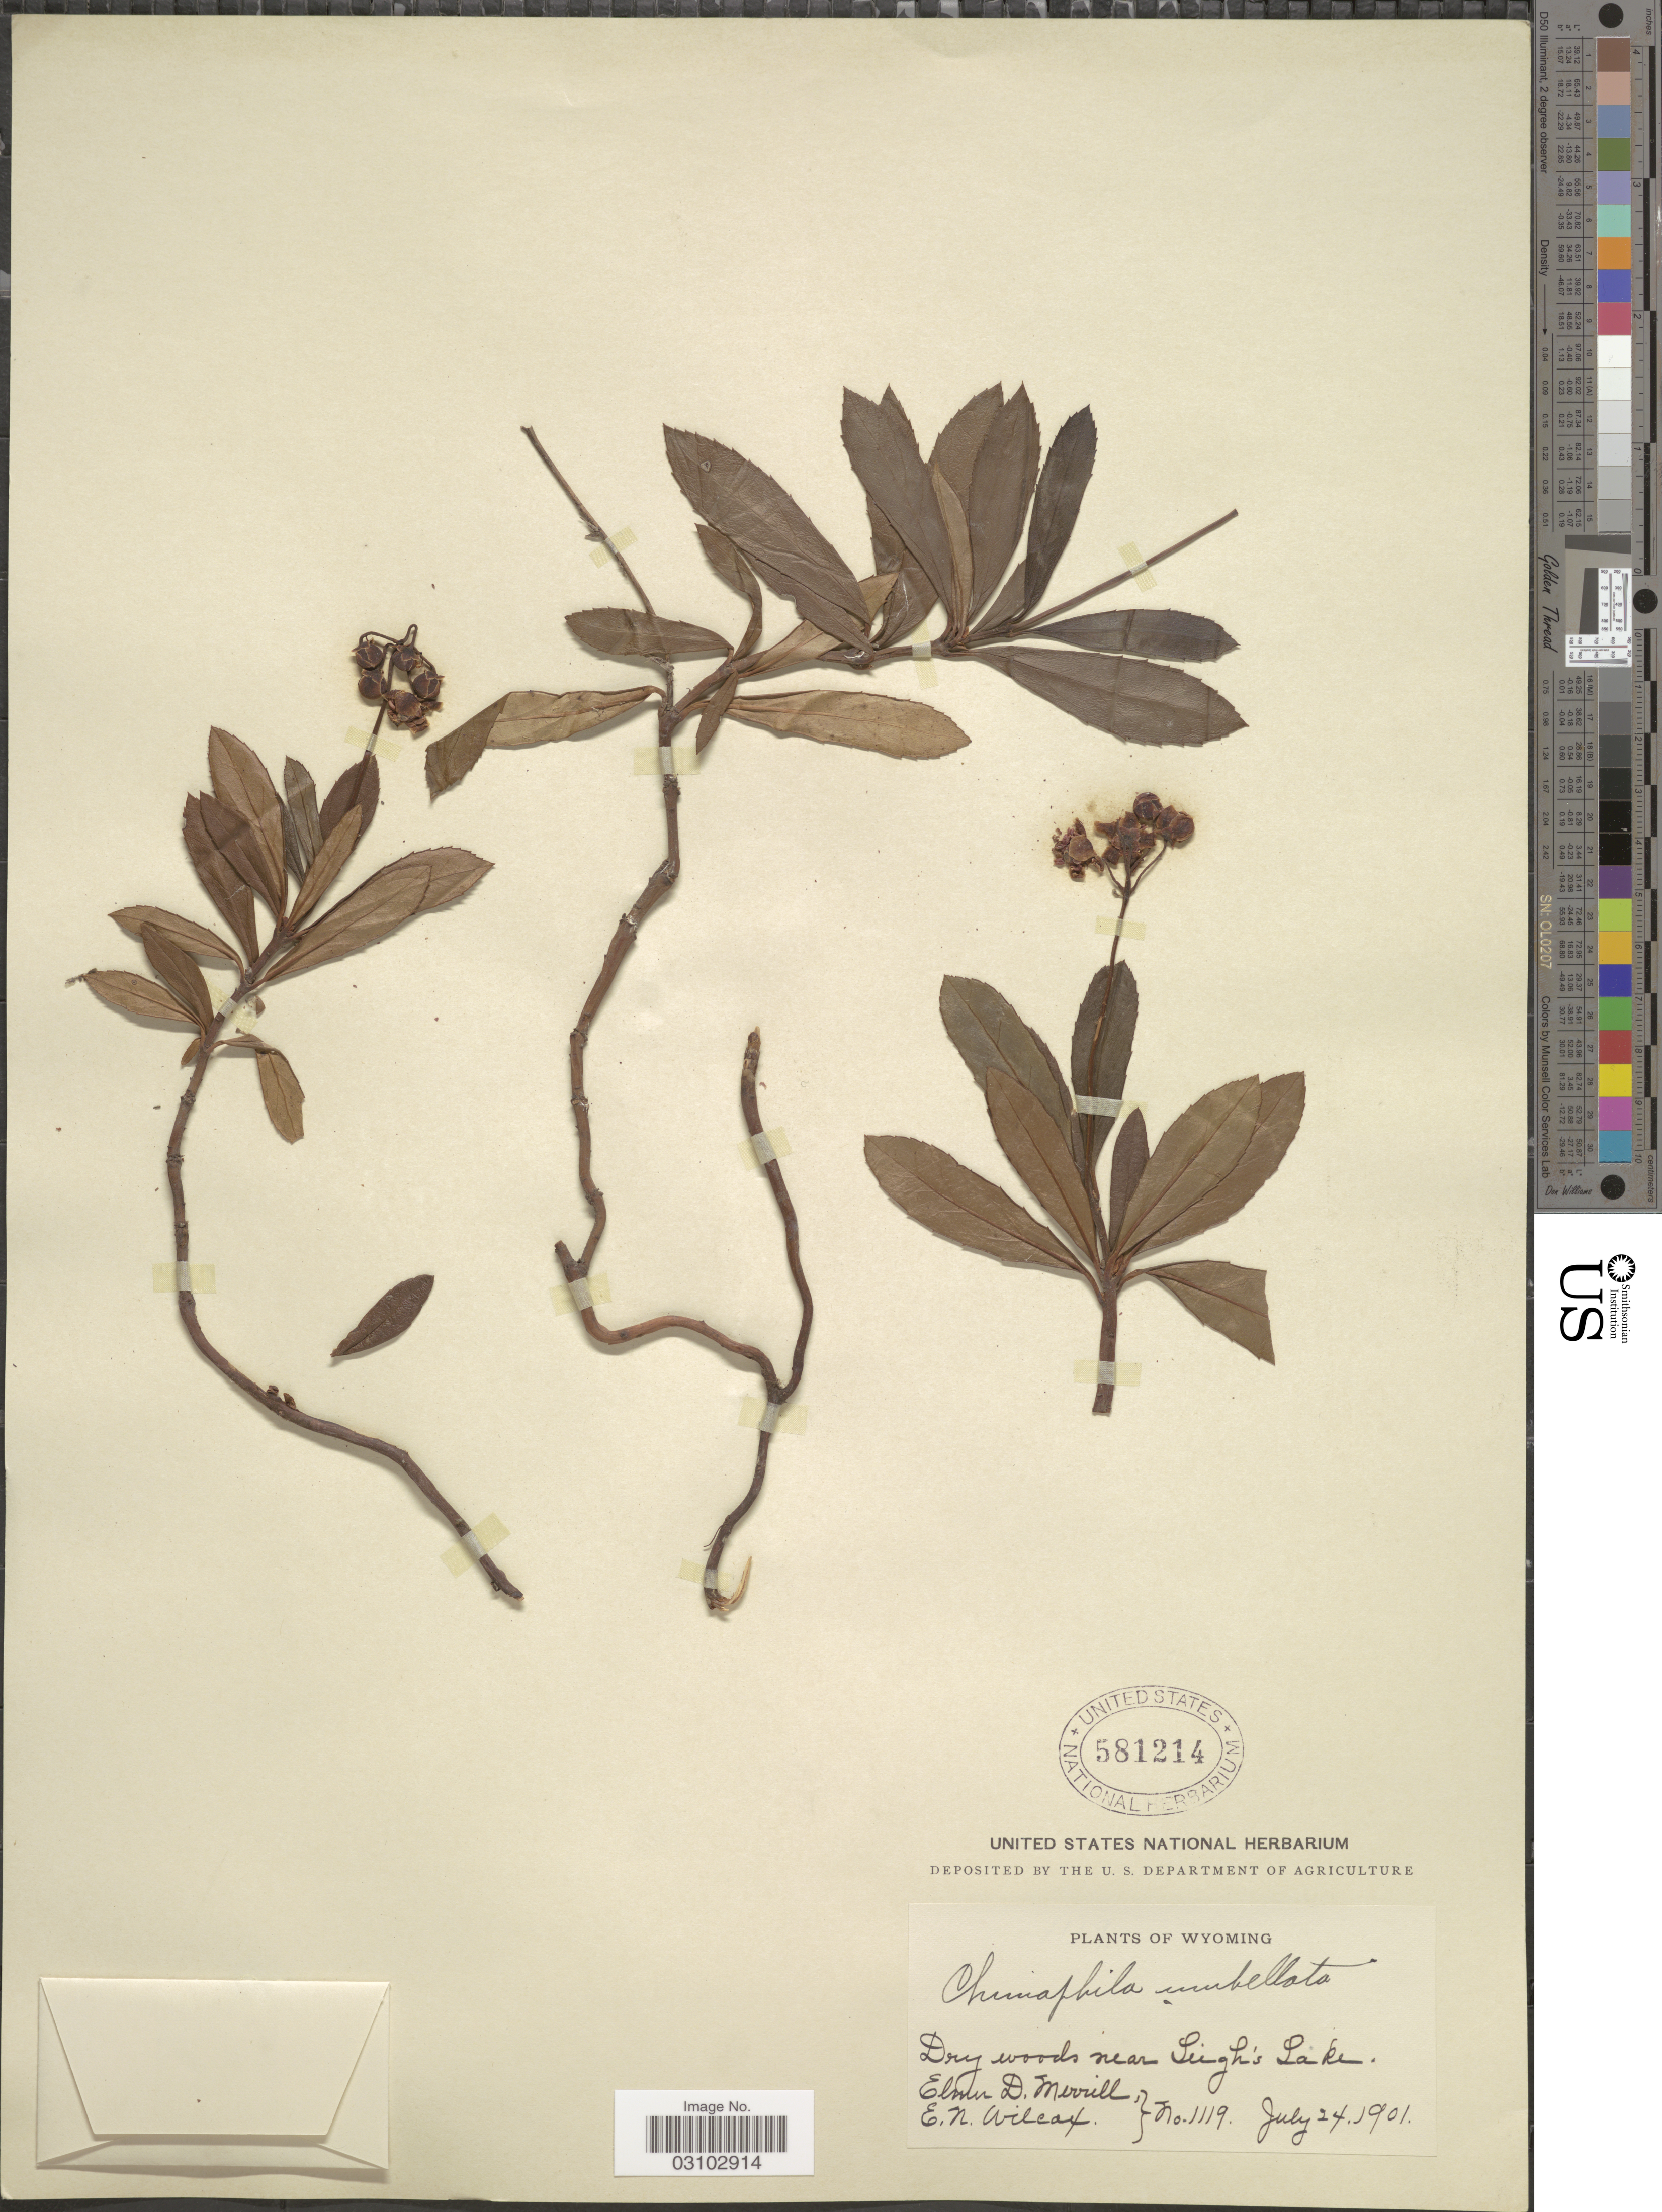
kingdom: Plantae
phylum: Tracheophyta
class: Magnoliopsida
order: Ericales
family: Ericaceae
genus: Chimaphila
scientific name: Chimaphila umbellata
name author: (L.) W.P.C. Barton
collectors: E. Wilcox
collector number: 1119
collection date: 1901-07-24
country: United States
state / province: Wyoming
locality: Near Leigh's Lake.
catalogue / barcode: US 581214